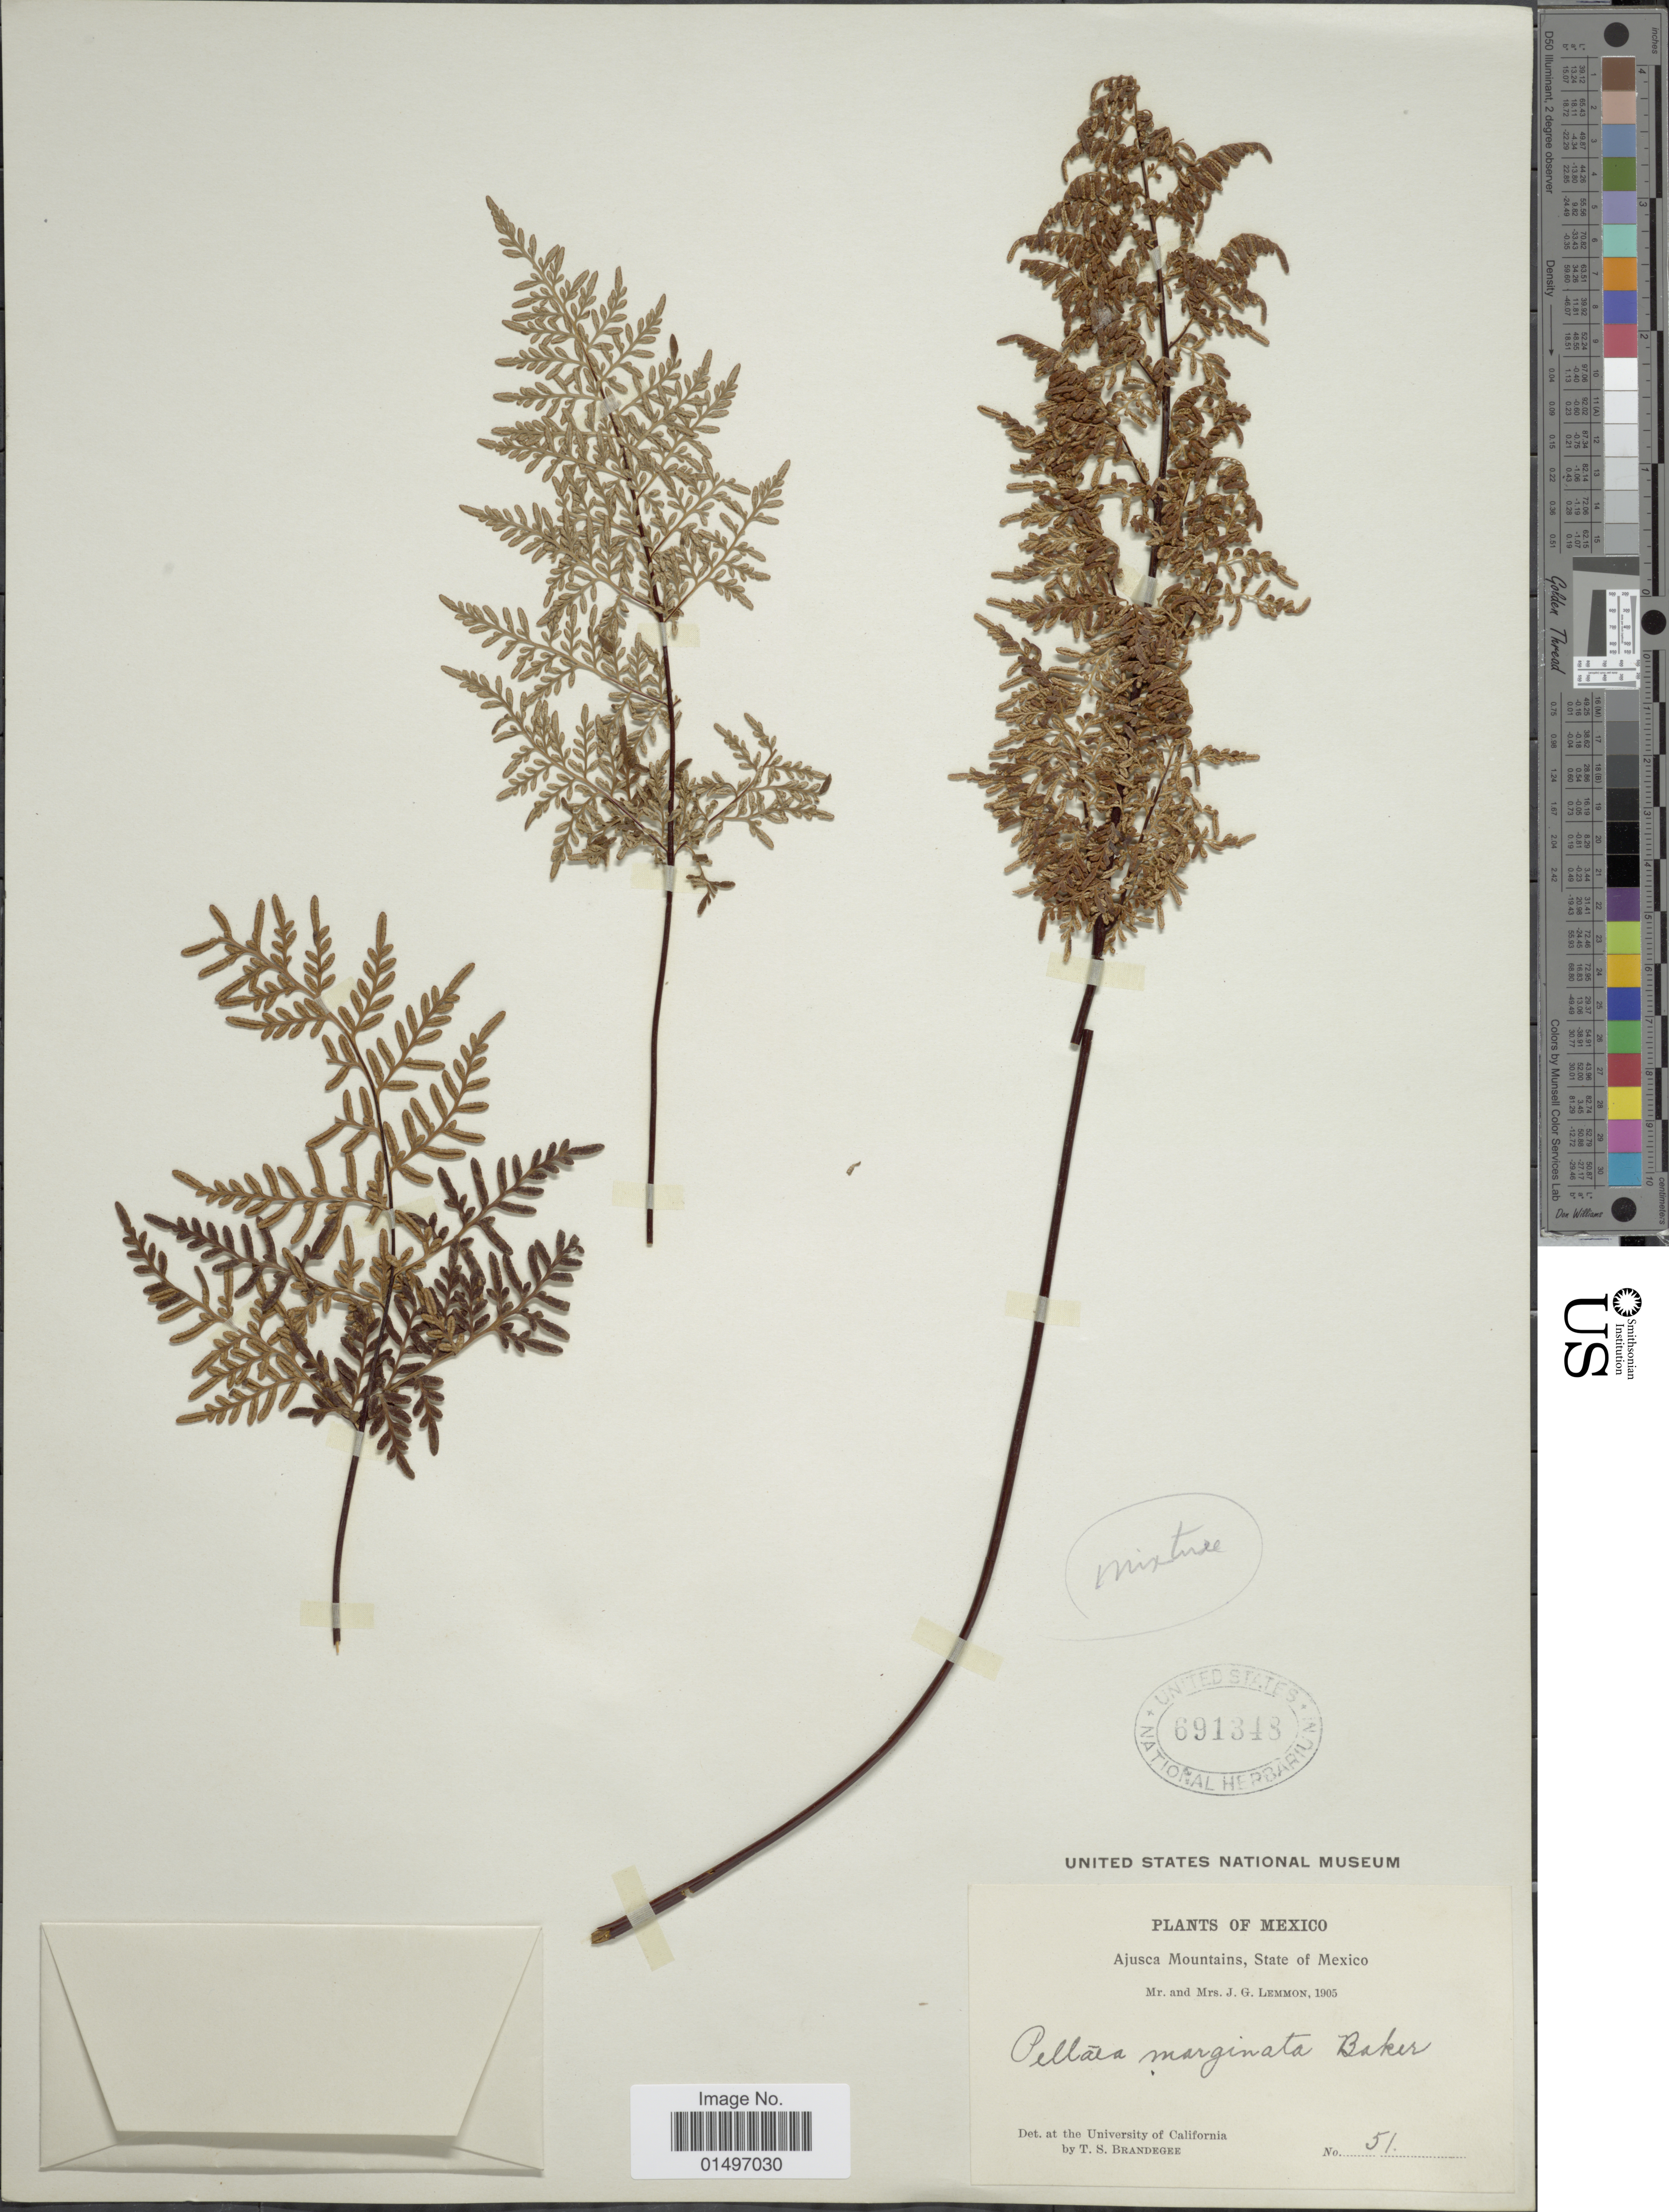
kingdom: Plantae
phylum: Tracheophyta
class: Polypodiopsida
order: Polypodiales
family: Pteridaceae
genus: Gaga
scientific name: Gaga hirsuta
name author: (Link) Fay W. Li & Windham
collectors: J. Lemmon & Mrs. J. G. Lemmon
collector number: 51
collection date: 1905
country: Mexico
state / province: México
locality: Mexico, Ajusca Mountains.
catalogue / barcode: US 691348